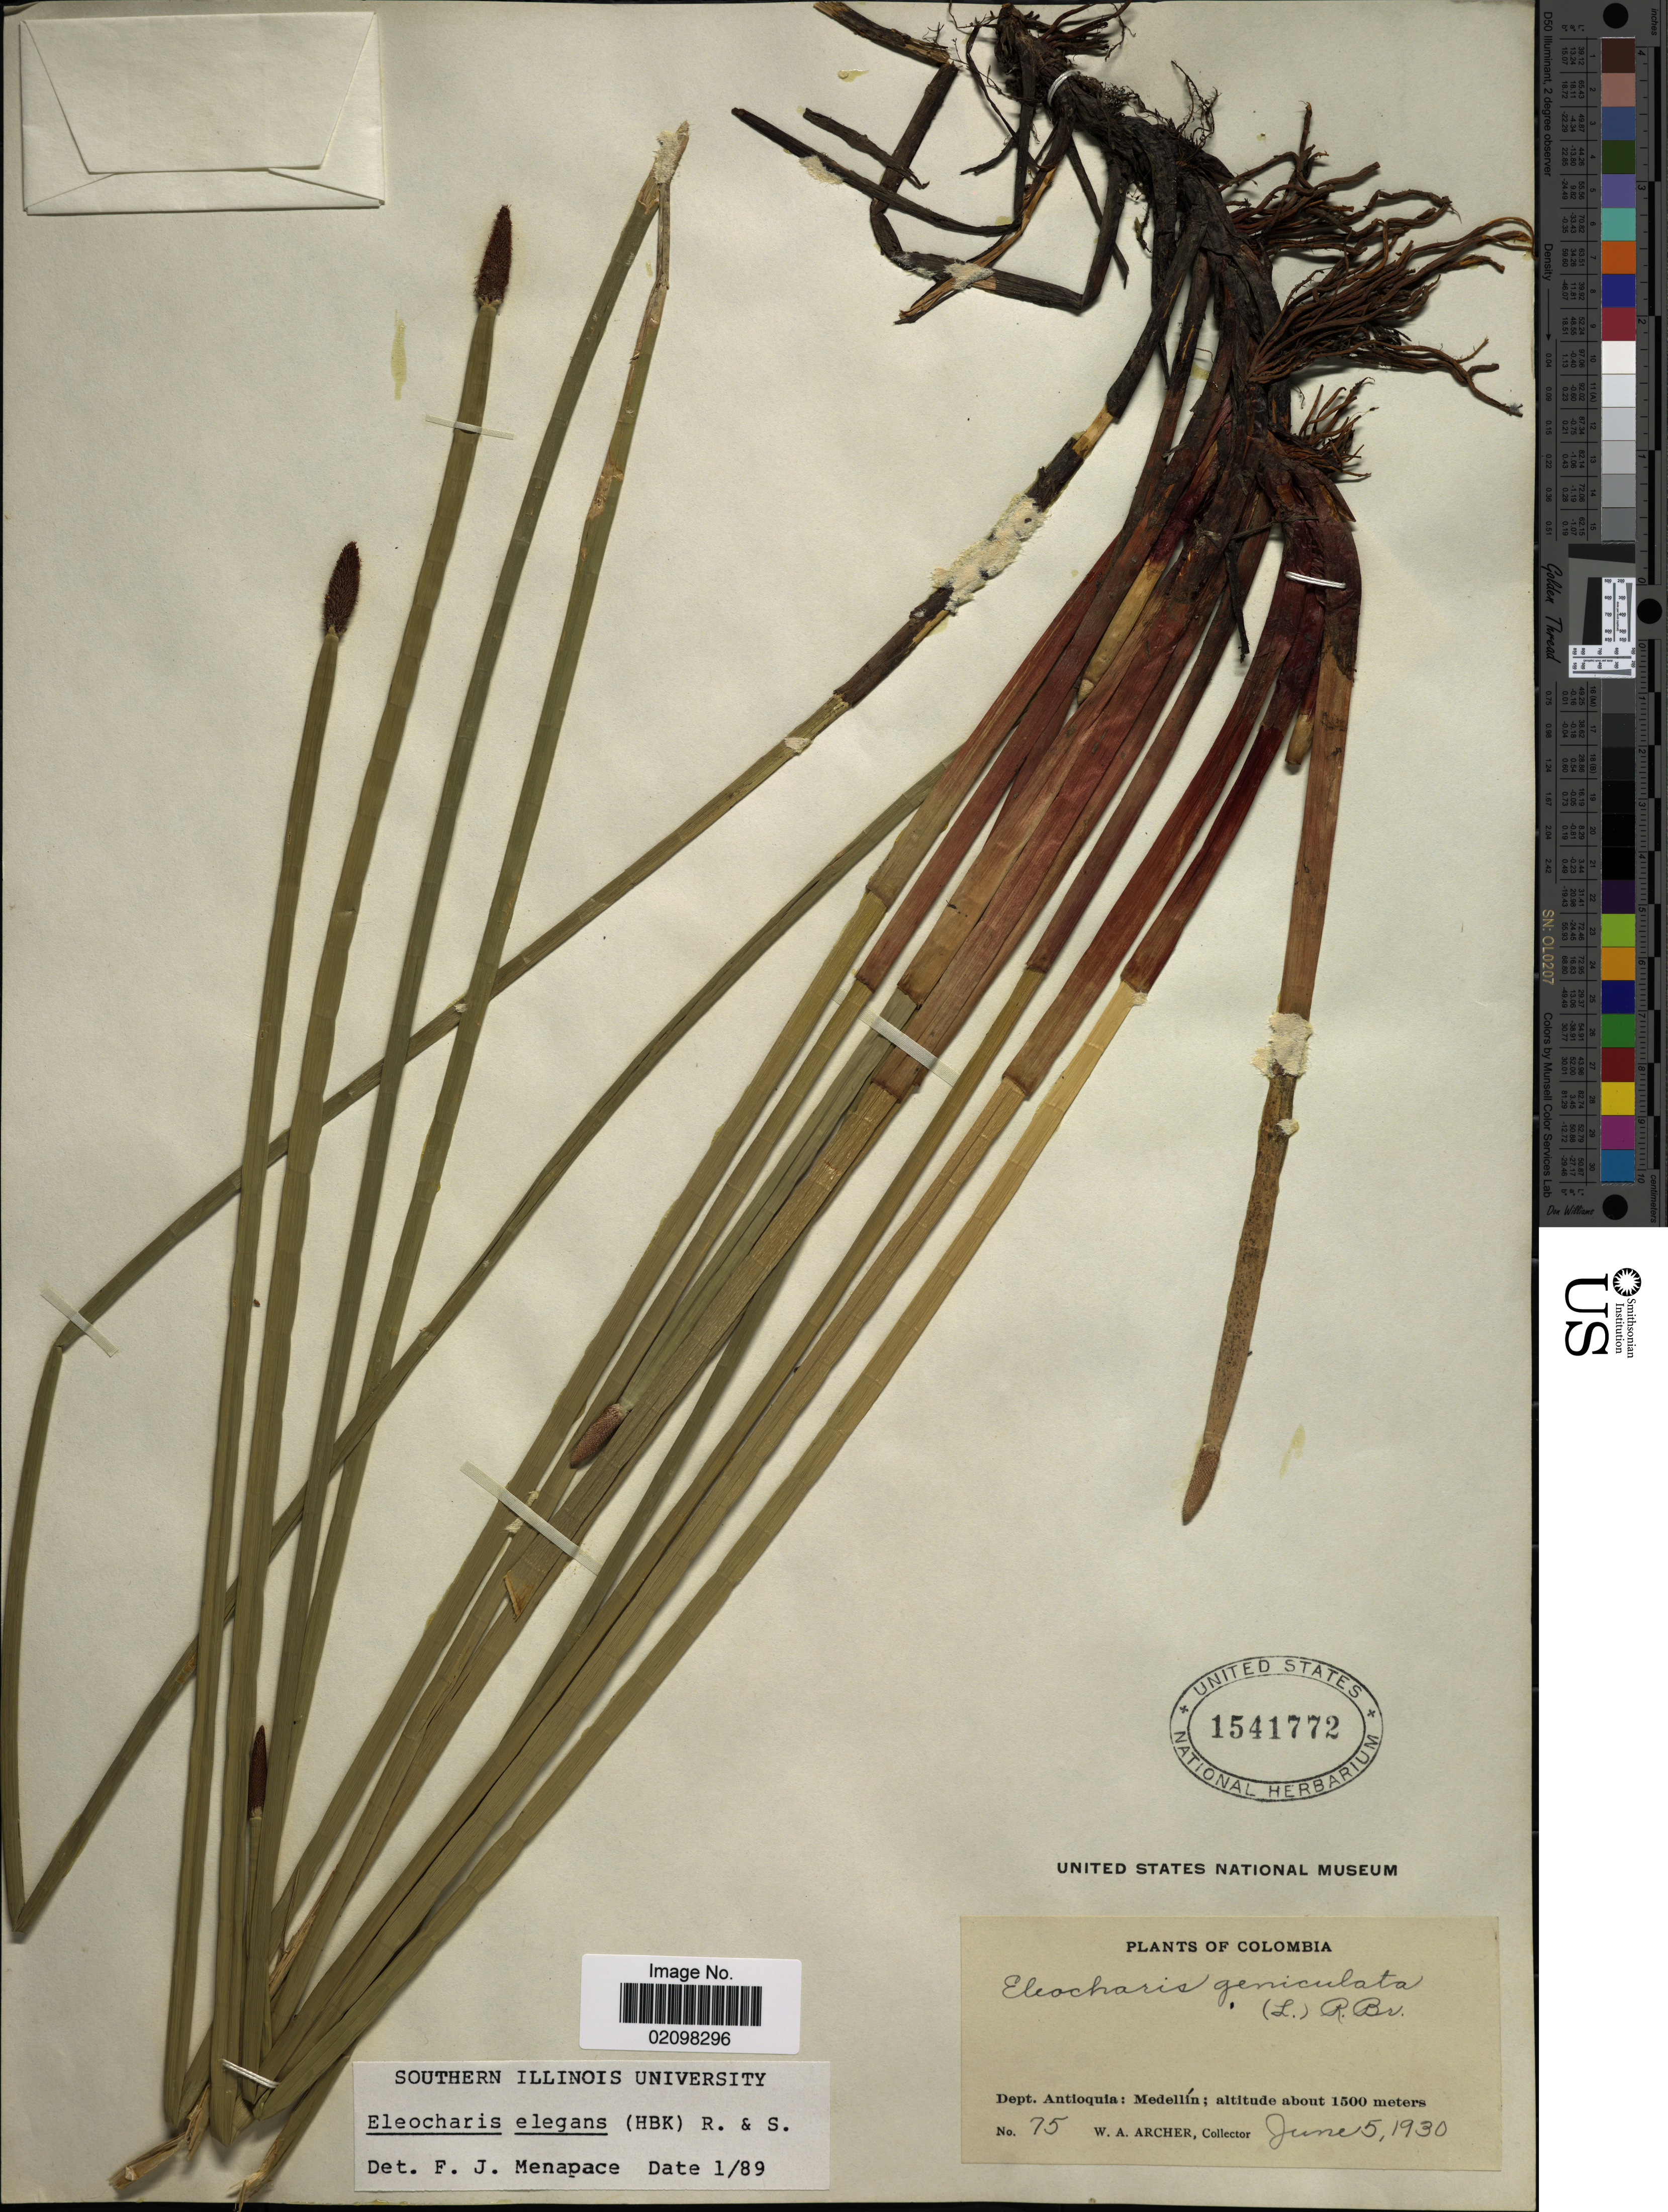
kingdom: Plantae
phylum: Tracheophyta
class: Liliopsida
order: Poales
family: Cyperaceae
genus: Eleocharis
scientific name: Eleocharis elegans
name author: (Kunth) Roem. & Schult.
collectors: W. A. Archer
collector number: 75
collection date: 1930-06-05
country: Colombia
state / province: Antioquia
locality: Medellín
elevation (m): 1500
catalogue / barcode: US 1541772